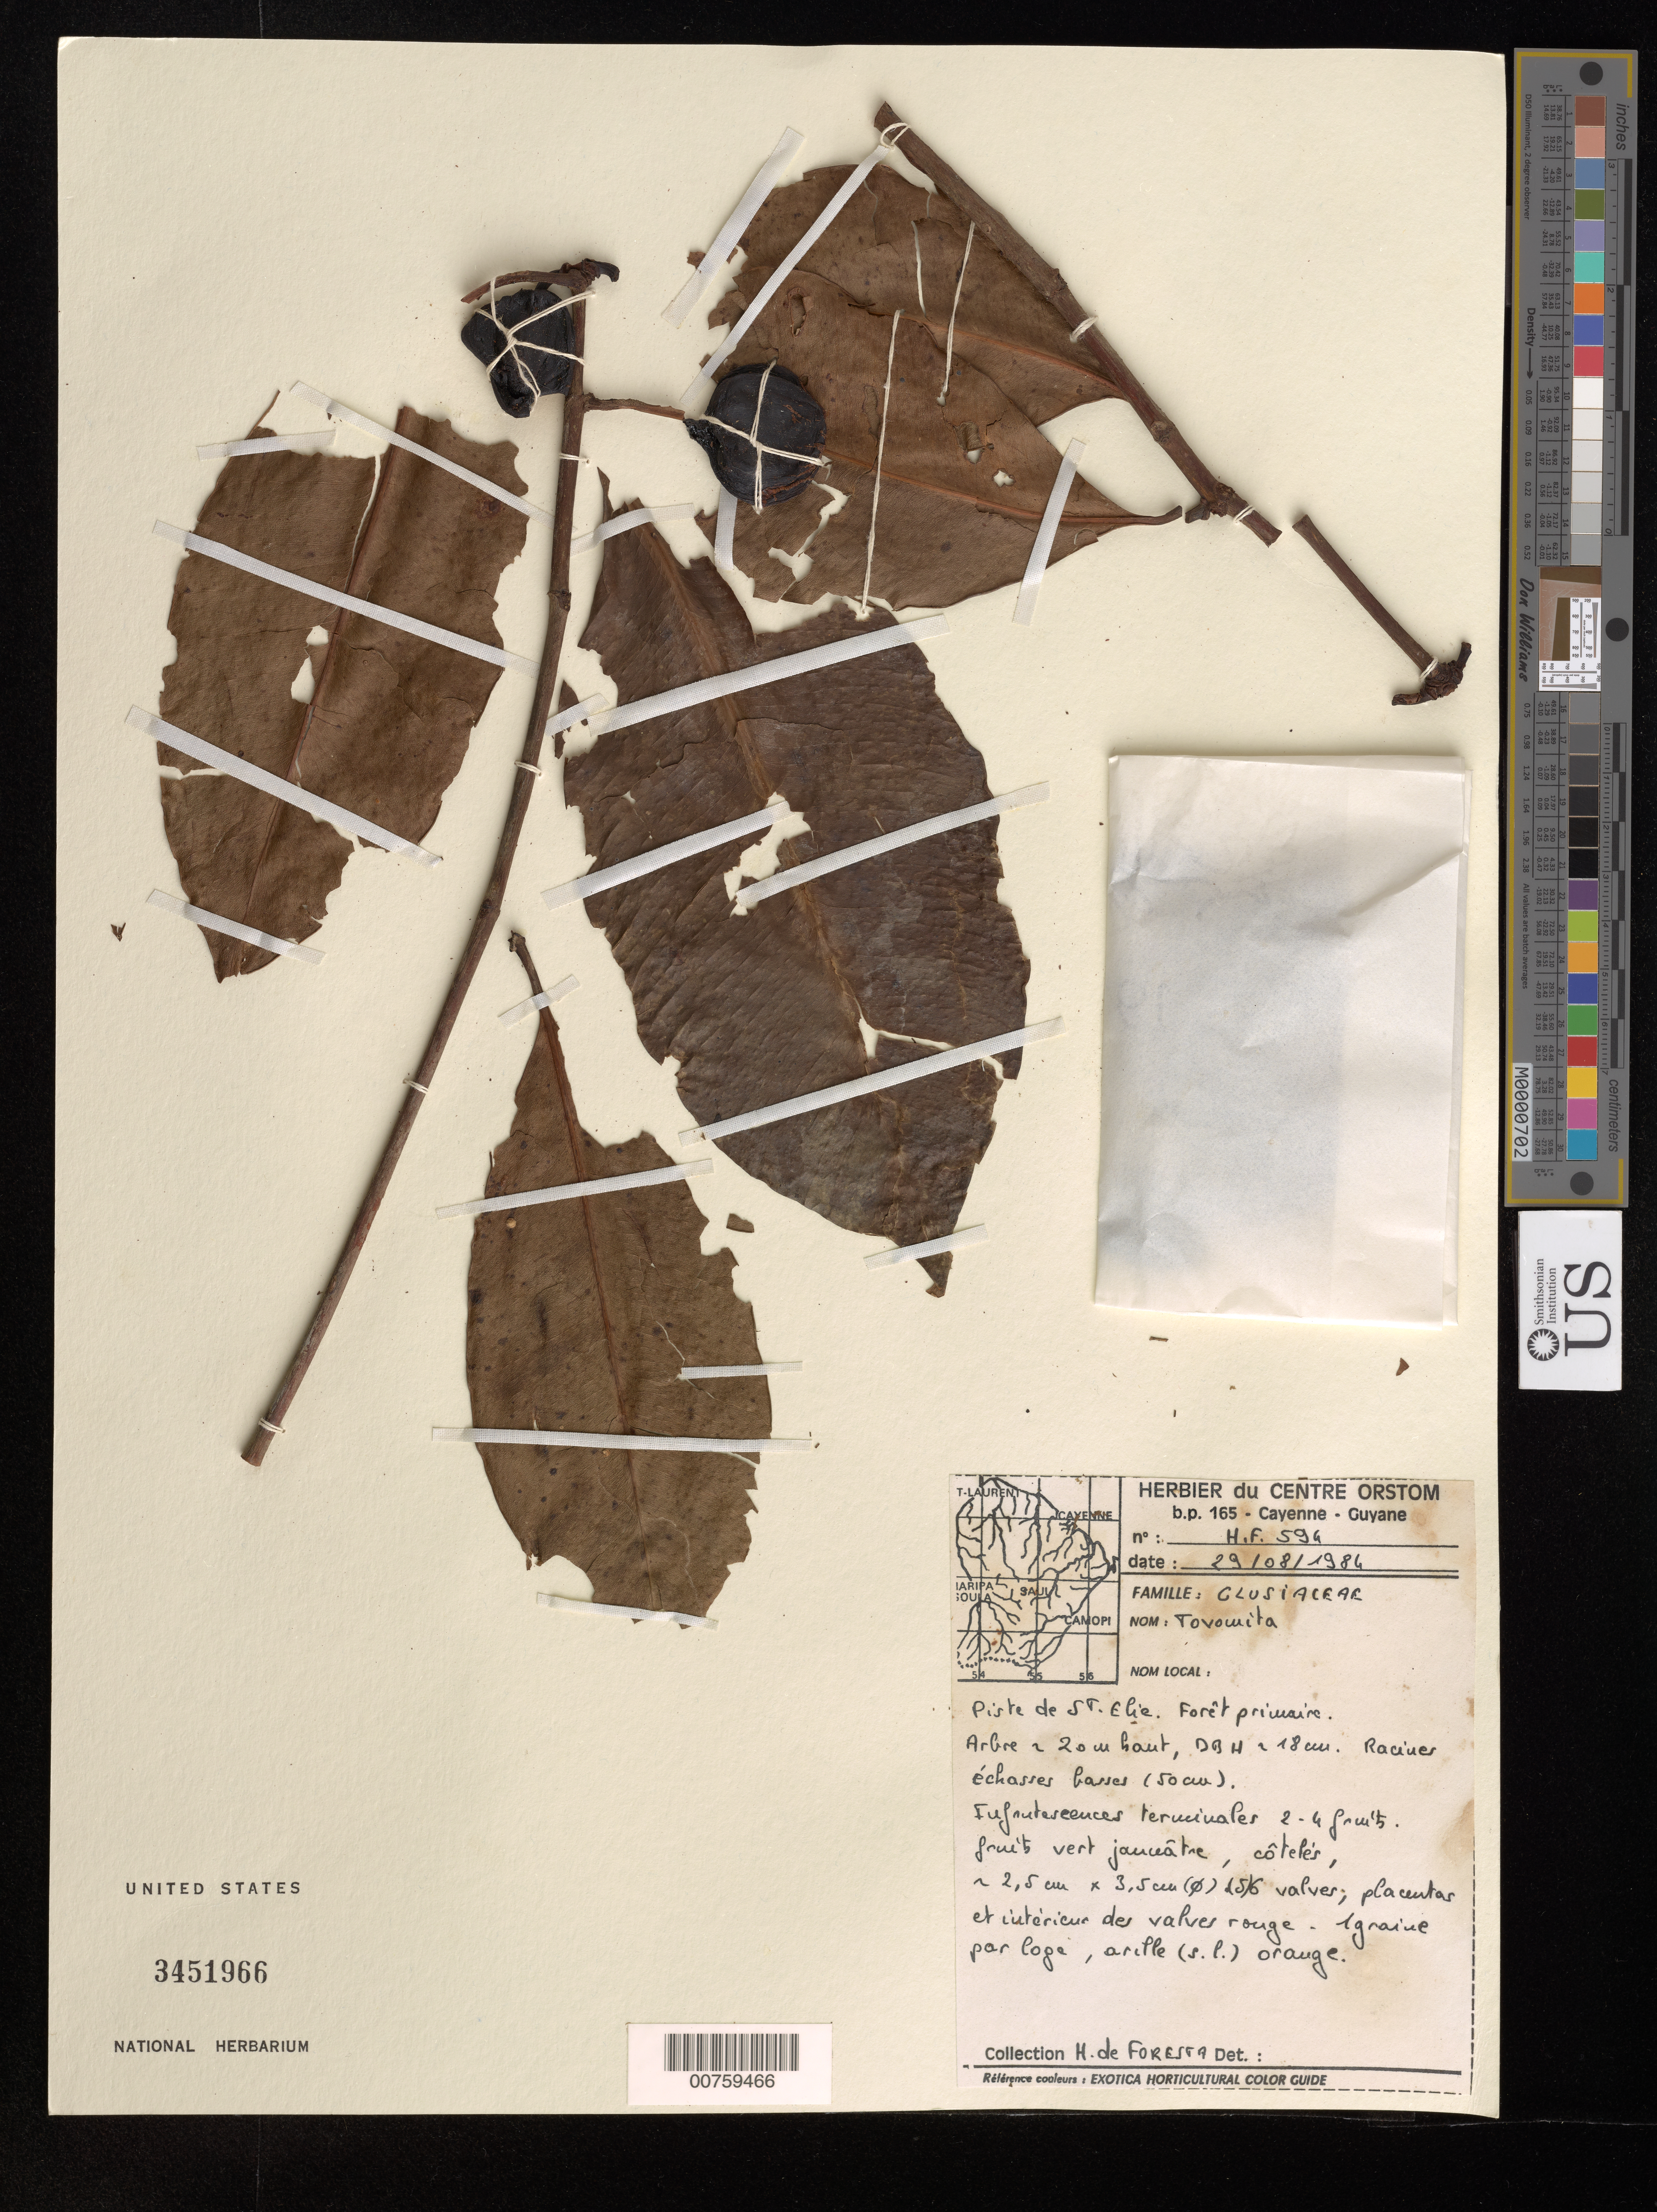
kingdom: Plantae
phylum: Tracheophyta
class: Magnoliopsida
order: Malpighiales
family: Clusiaceae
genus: Tovomita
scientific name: Tovomita sp.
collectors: H. de Foresta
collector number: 594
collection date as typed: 29-Aug-84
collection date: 1984-08-29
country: French Guiana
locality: Piste de Saint-Élie, Bassin du Sinnamary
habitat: Primary forest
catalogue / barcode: US 3451966